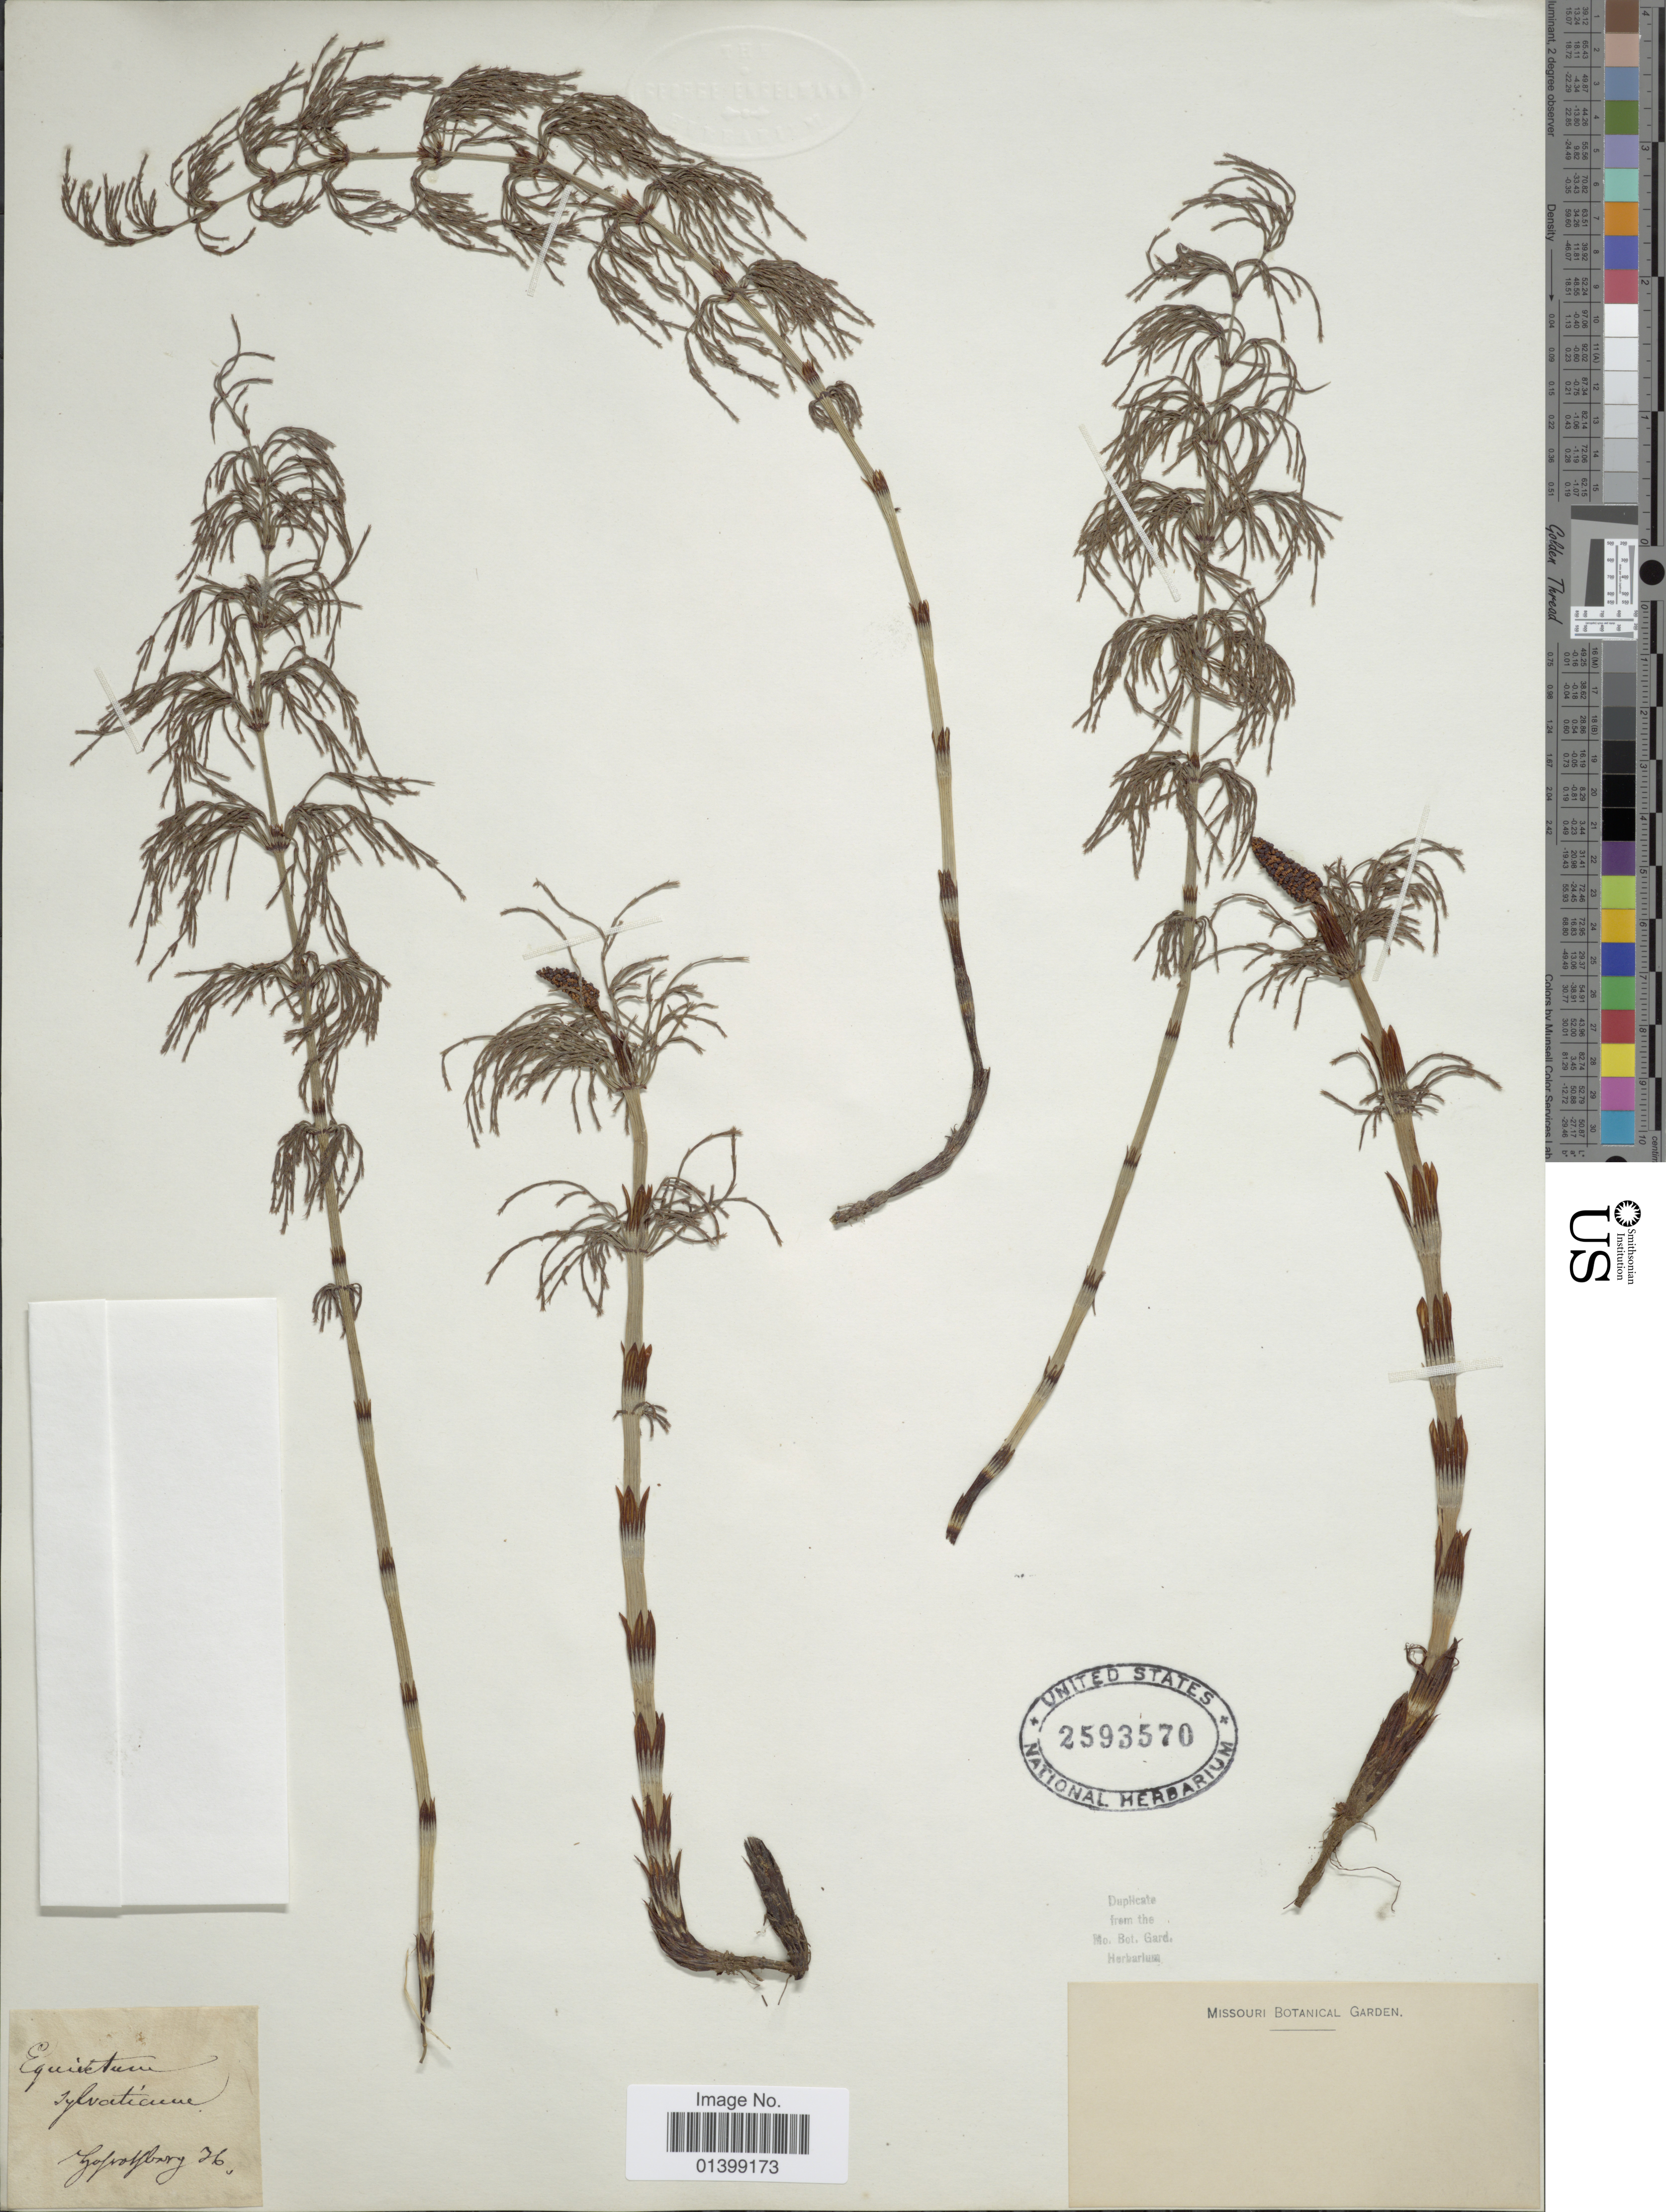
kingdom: Plantae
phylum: Tracheophyta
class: Polypodiopsida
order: Equisetales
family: Equisetaceae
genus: Equisetum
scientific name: Equisetum sylvaticum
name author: L.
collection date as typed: Transcribed d/m/y: //36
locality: Gottsburg [interpreted]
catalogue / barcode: US 2593570